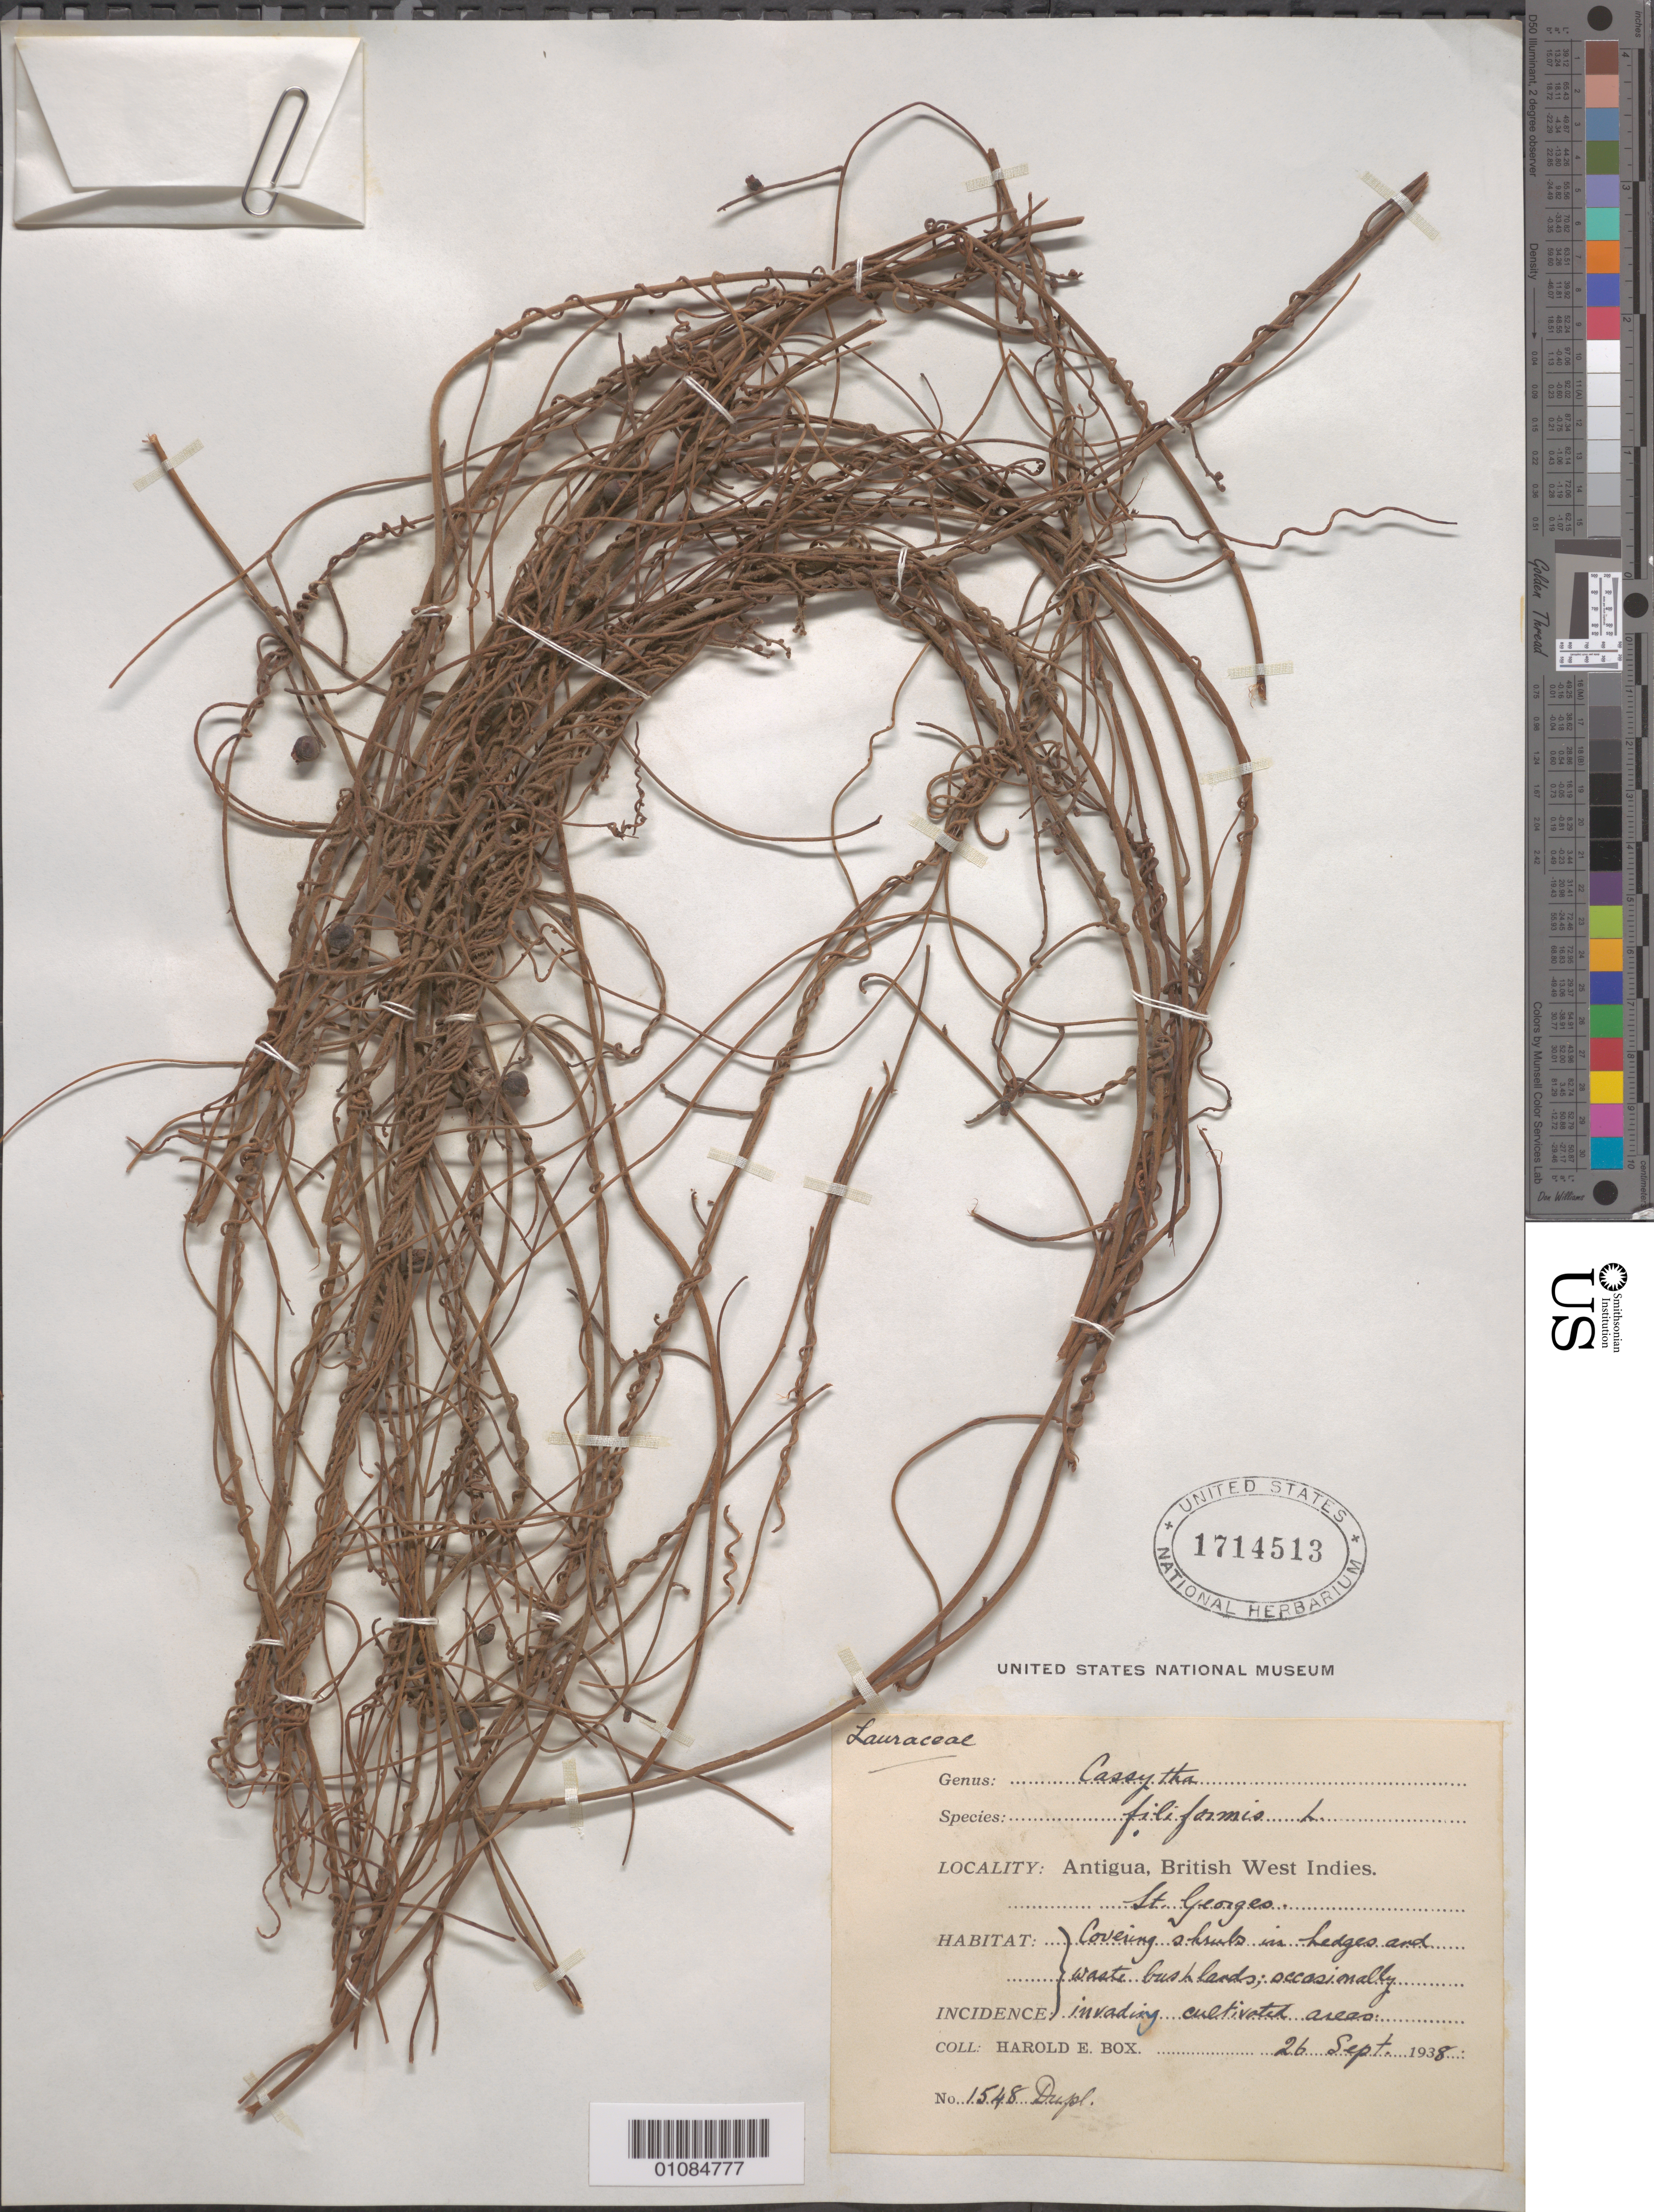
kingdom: Plantae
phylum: Tracheophyta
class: Magnoliopsida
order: Laurales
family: Lauraceae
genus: Cassytha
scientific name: Cassytha filiformis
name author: L.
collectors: H. E. Box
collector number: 1548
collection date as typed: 26 Sep 1938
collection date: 1938-09-26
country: Antigua and Barbuda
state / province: Saint George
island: Antigua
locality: St. Georges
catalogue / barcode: US 1714513